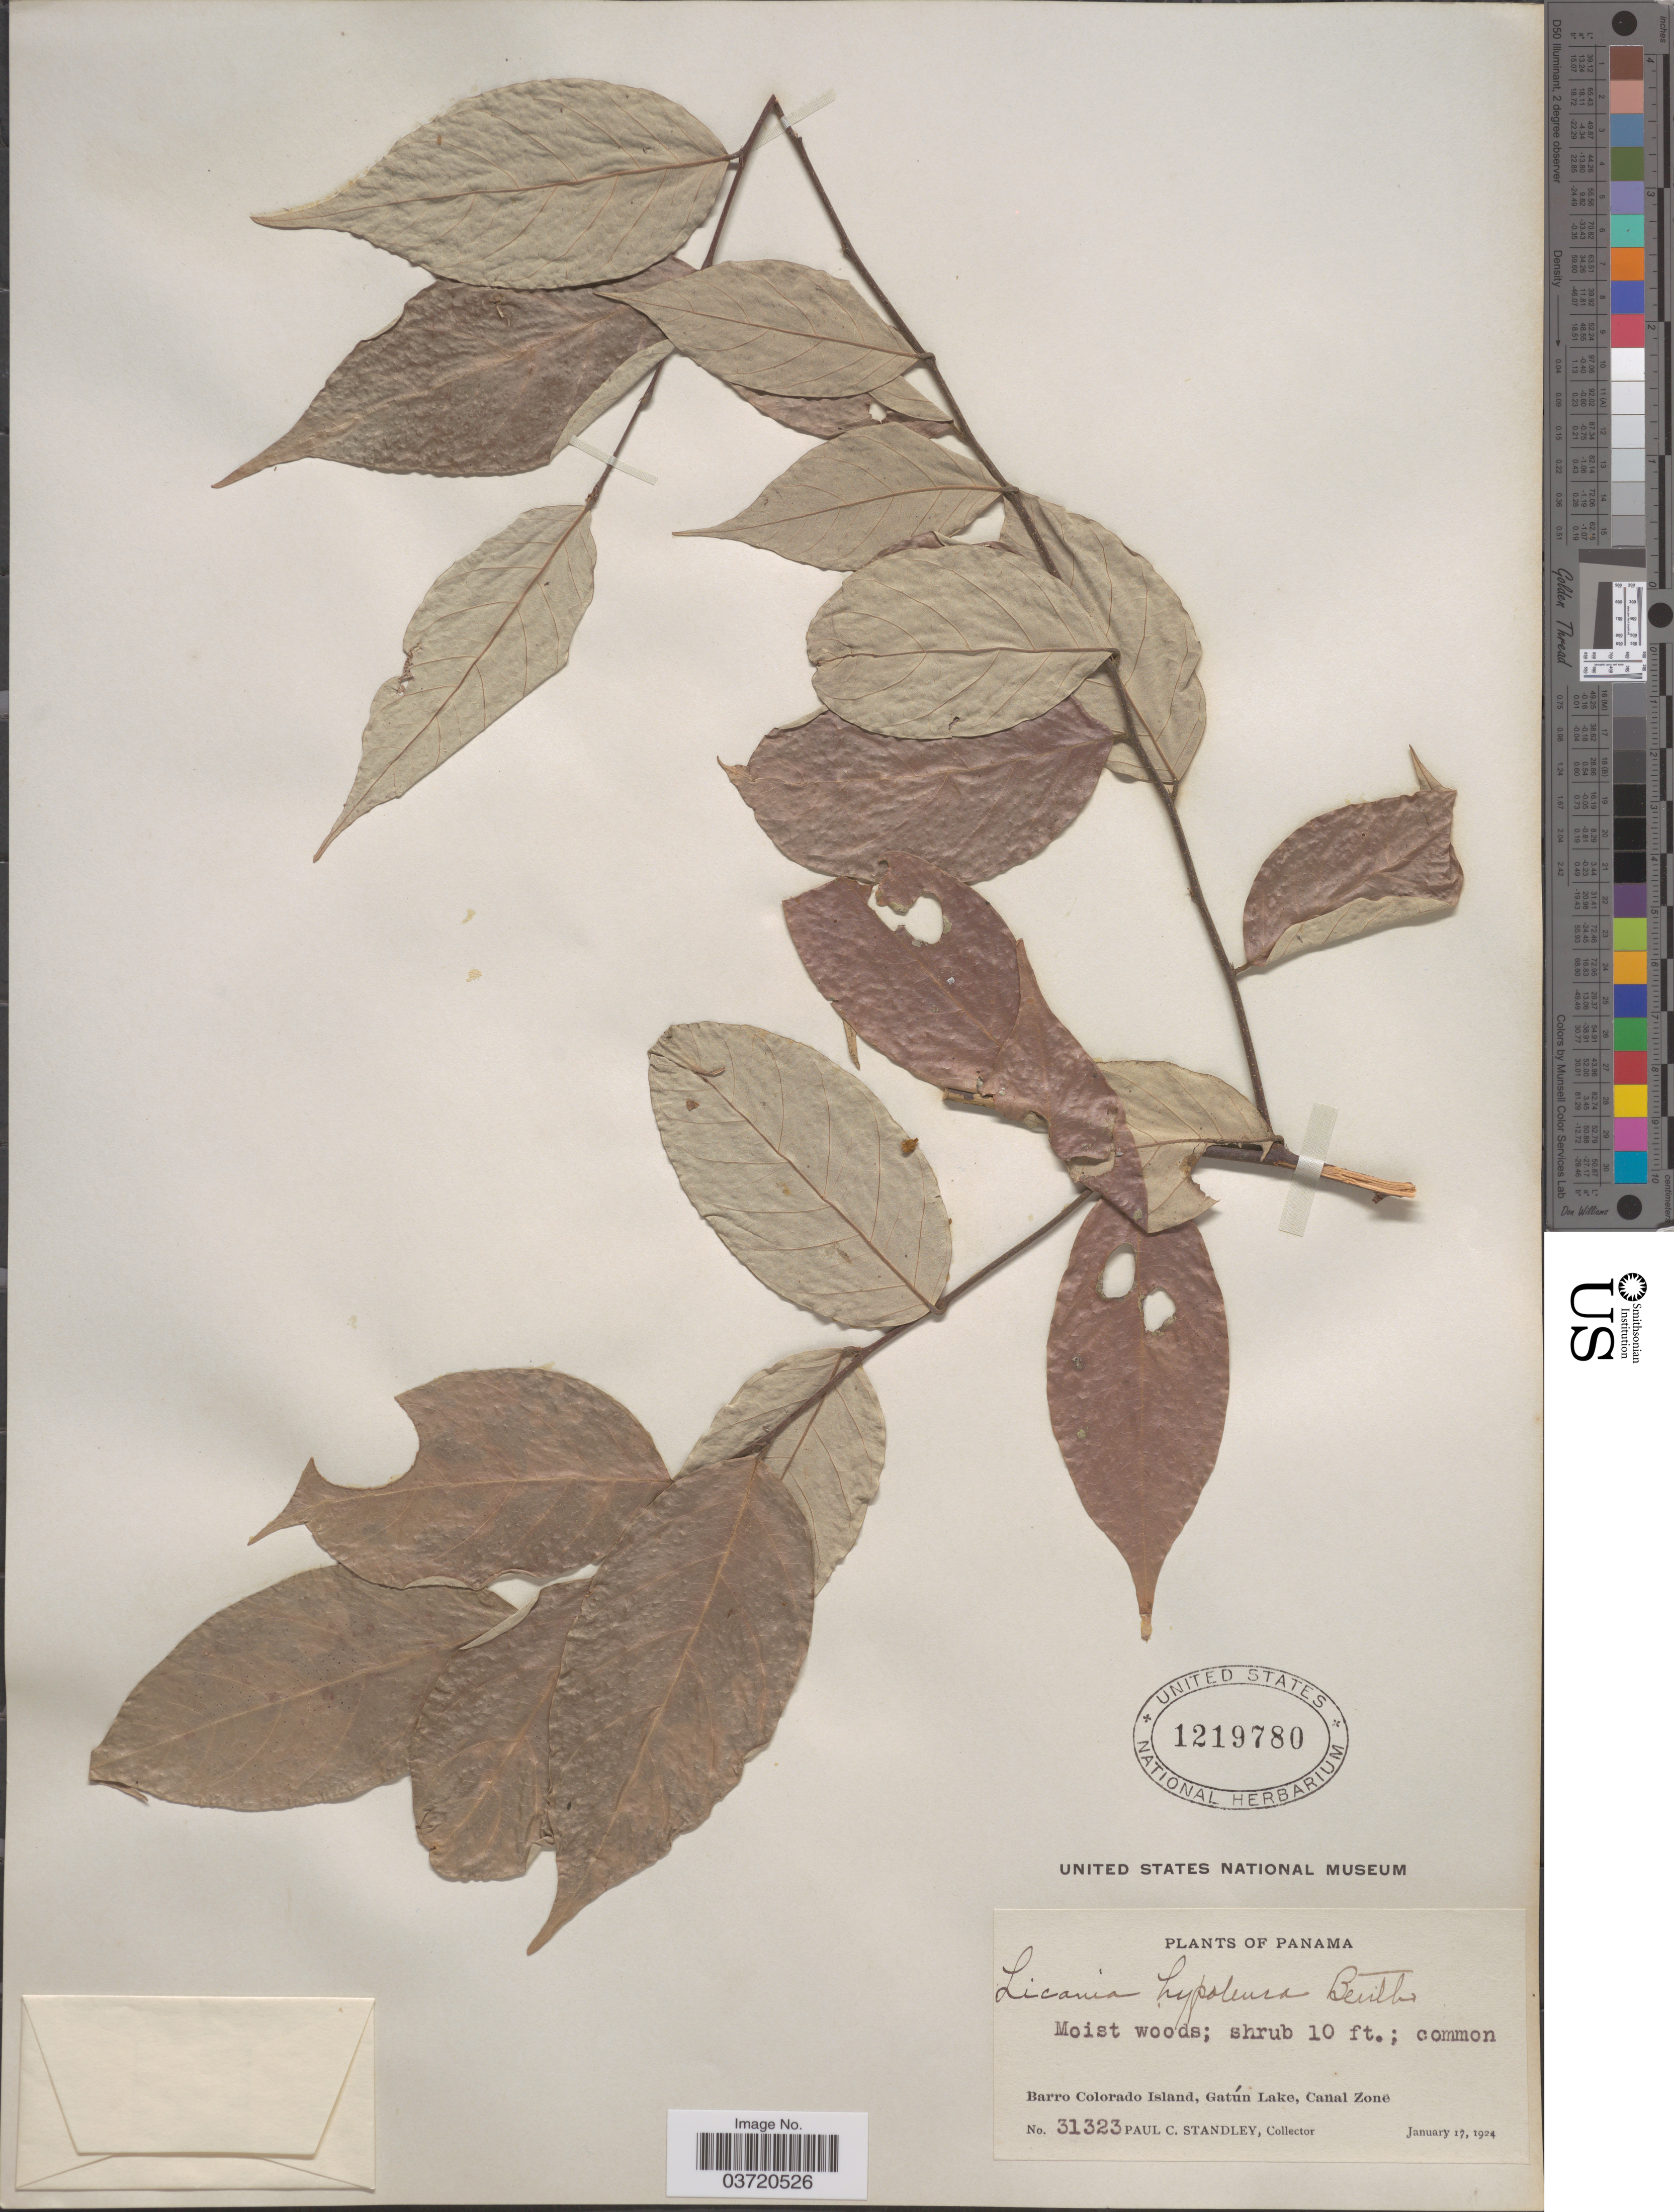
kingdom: Plantae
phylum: Tracheophyta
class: Magnoliopsida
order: Malpighiales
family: Chrysobalanaceae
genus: Licania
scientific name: Licania hypoleuca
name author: Benth.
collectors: P. C. Standley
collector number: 31323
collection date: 1924-01-17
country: Panama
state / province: Panamá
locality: Barro Colorado Island, Gatún Lake, Canal Zone.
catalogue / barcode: US 1219780